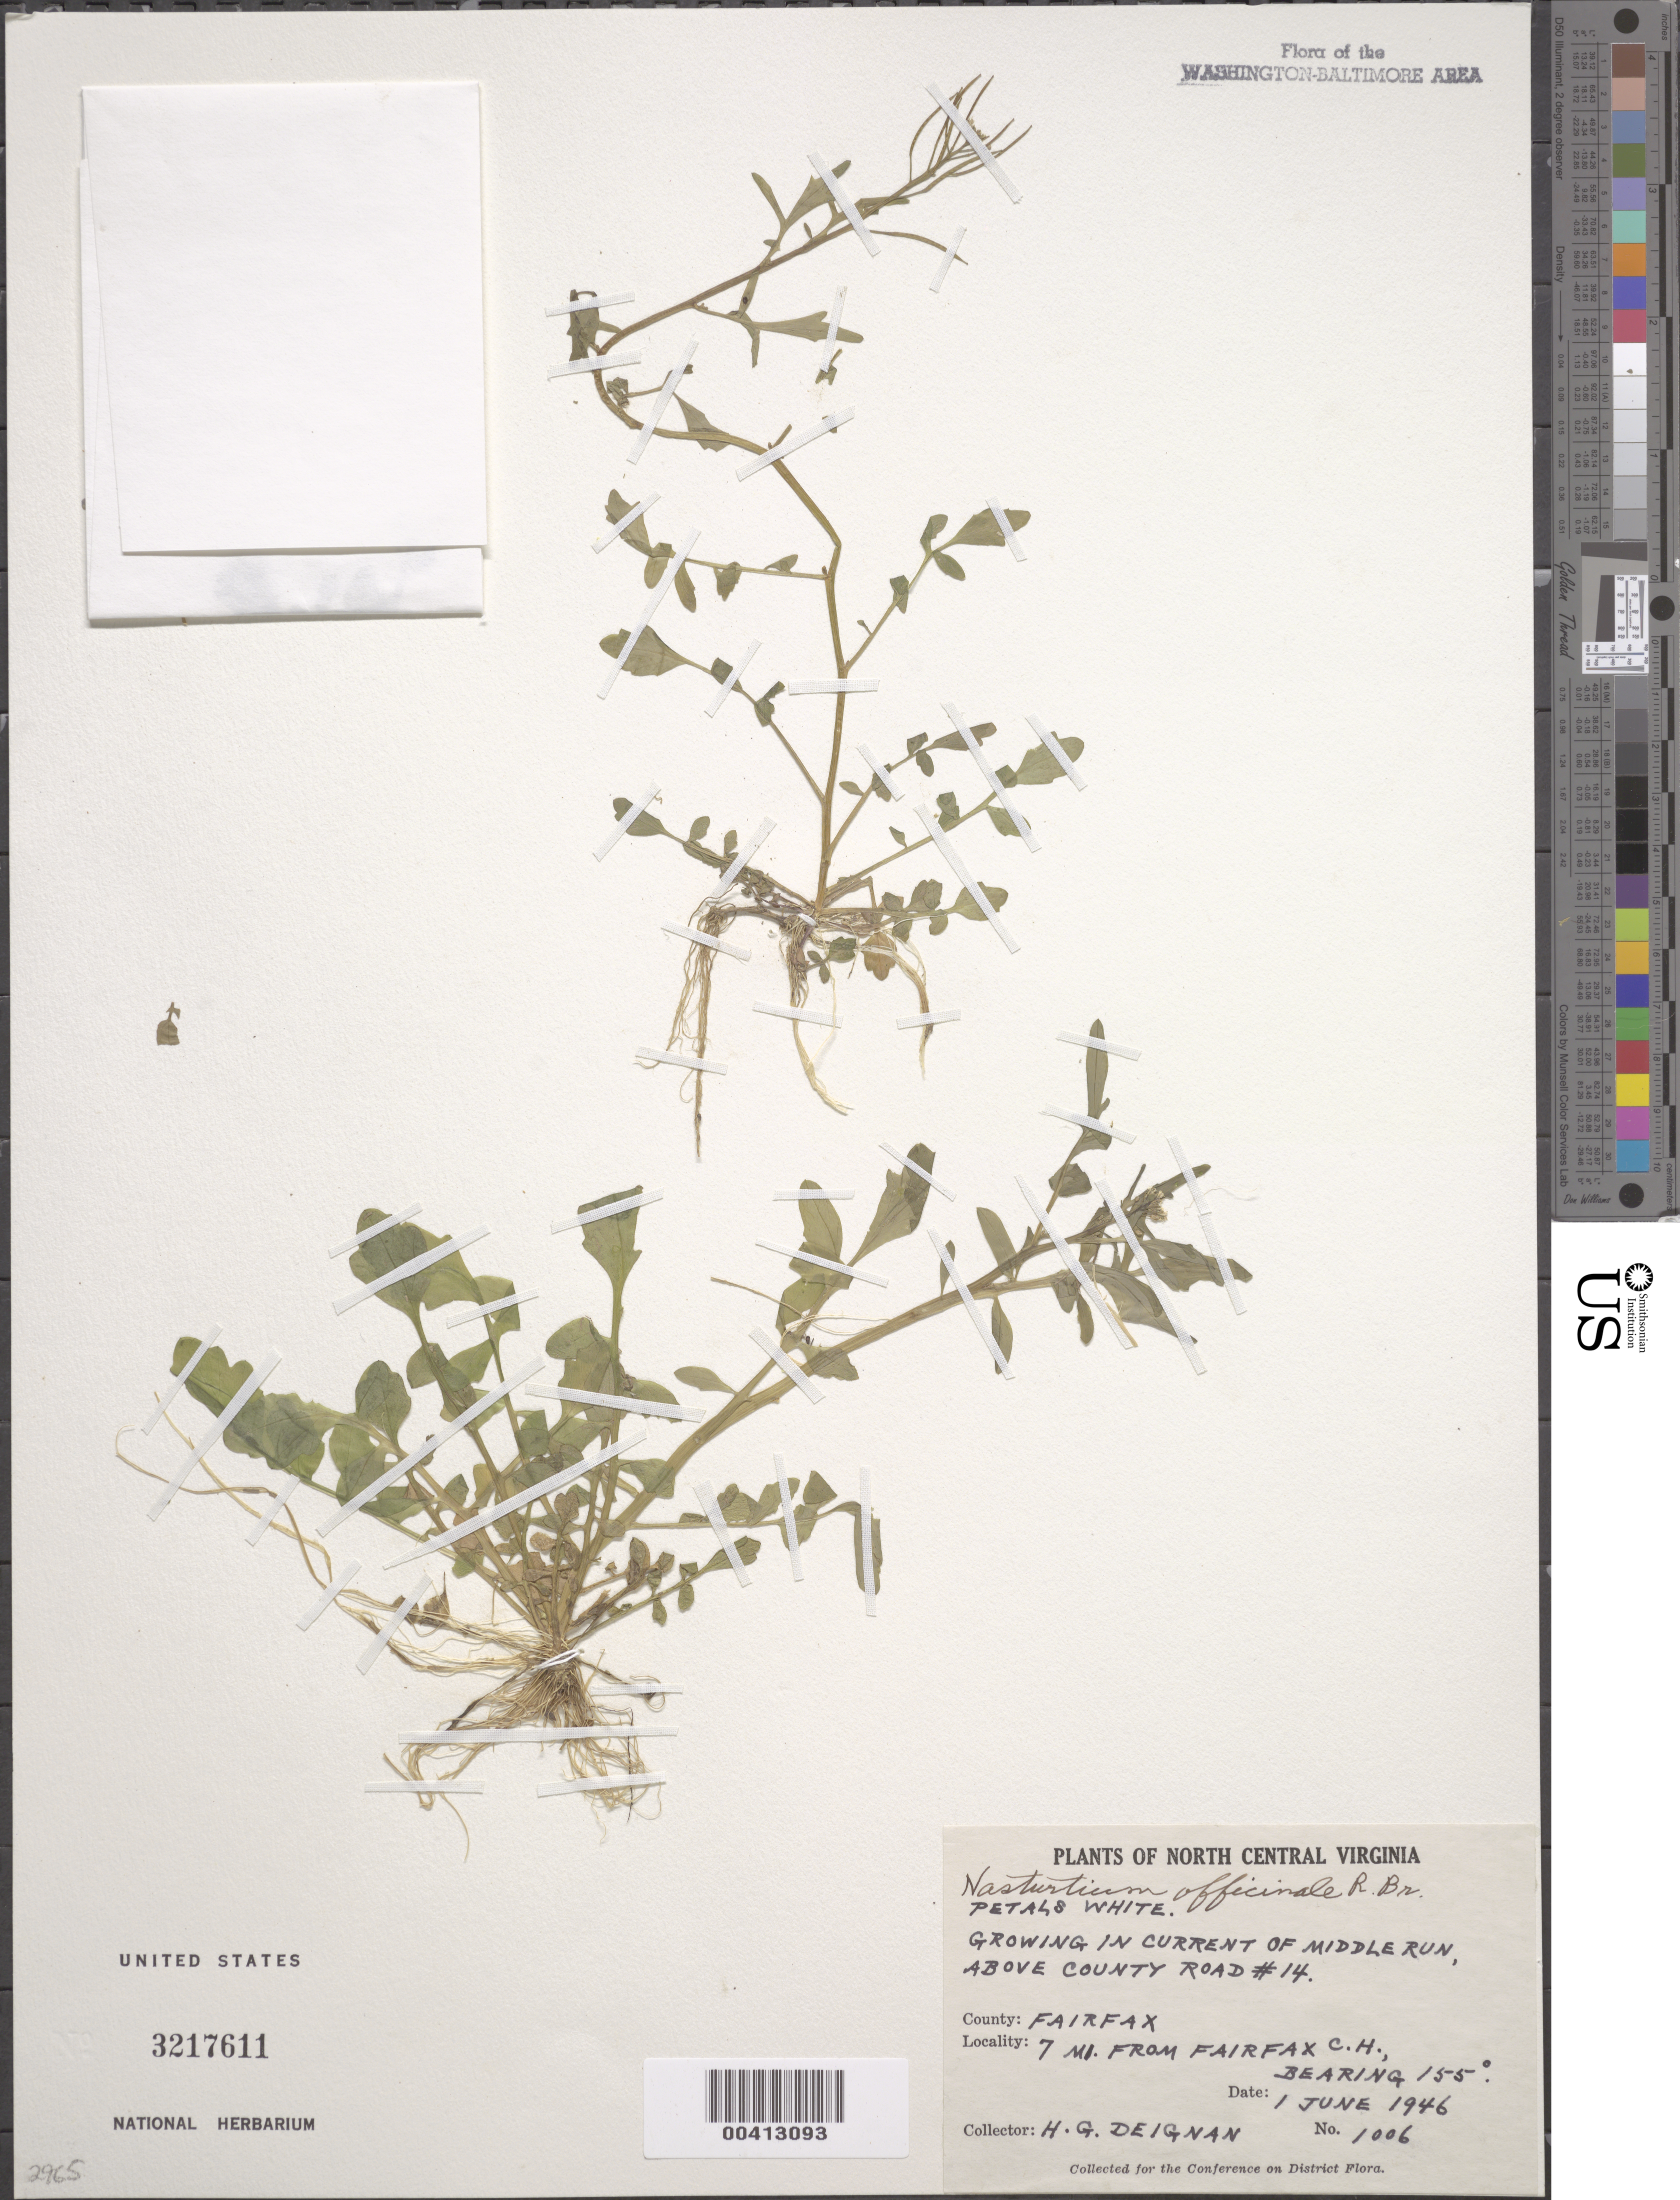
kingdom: Plantae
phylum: Tracheophyta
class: Magnoliopsida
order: Brassicales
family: Brassicaceae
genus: Nasturtium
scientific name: Nasturtium officinale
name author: R. Br.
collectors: H. Deignan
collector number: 1006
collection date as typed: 01 Jun 1946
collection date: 1946-06-01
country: United States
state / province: Virginia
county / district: Fairfax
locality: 7 mi. from Fairfax County Courthouse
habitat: In water of run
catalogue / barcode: US 3217611